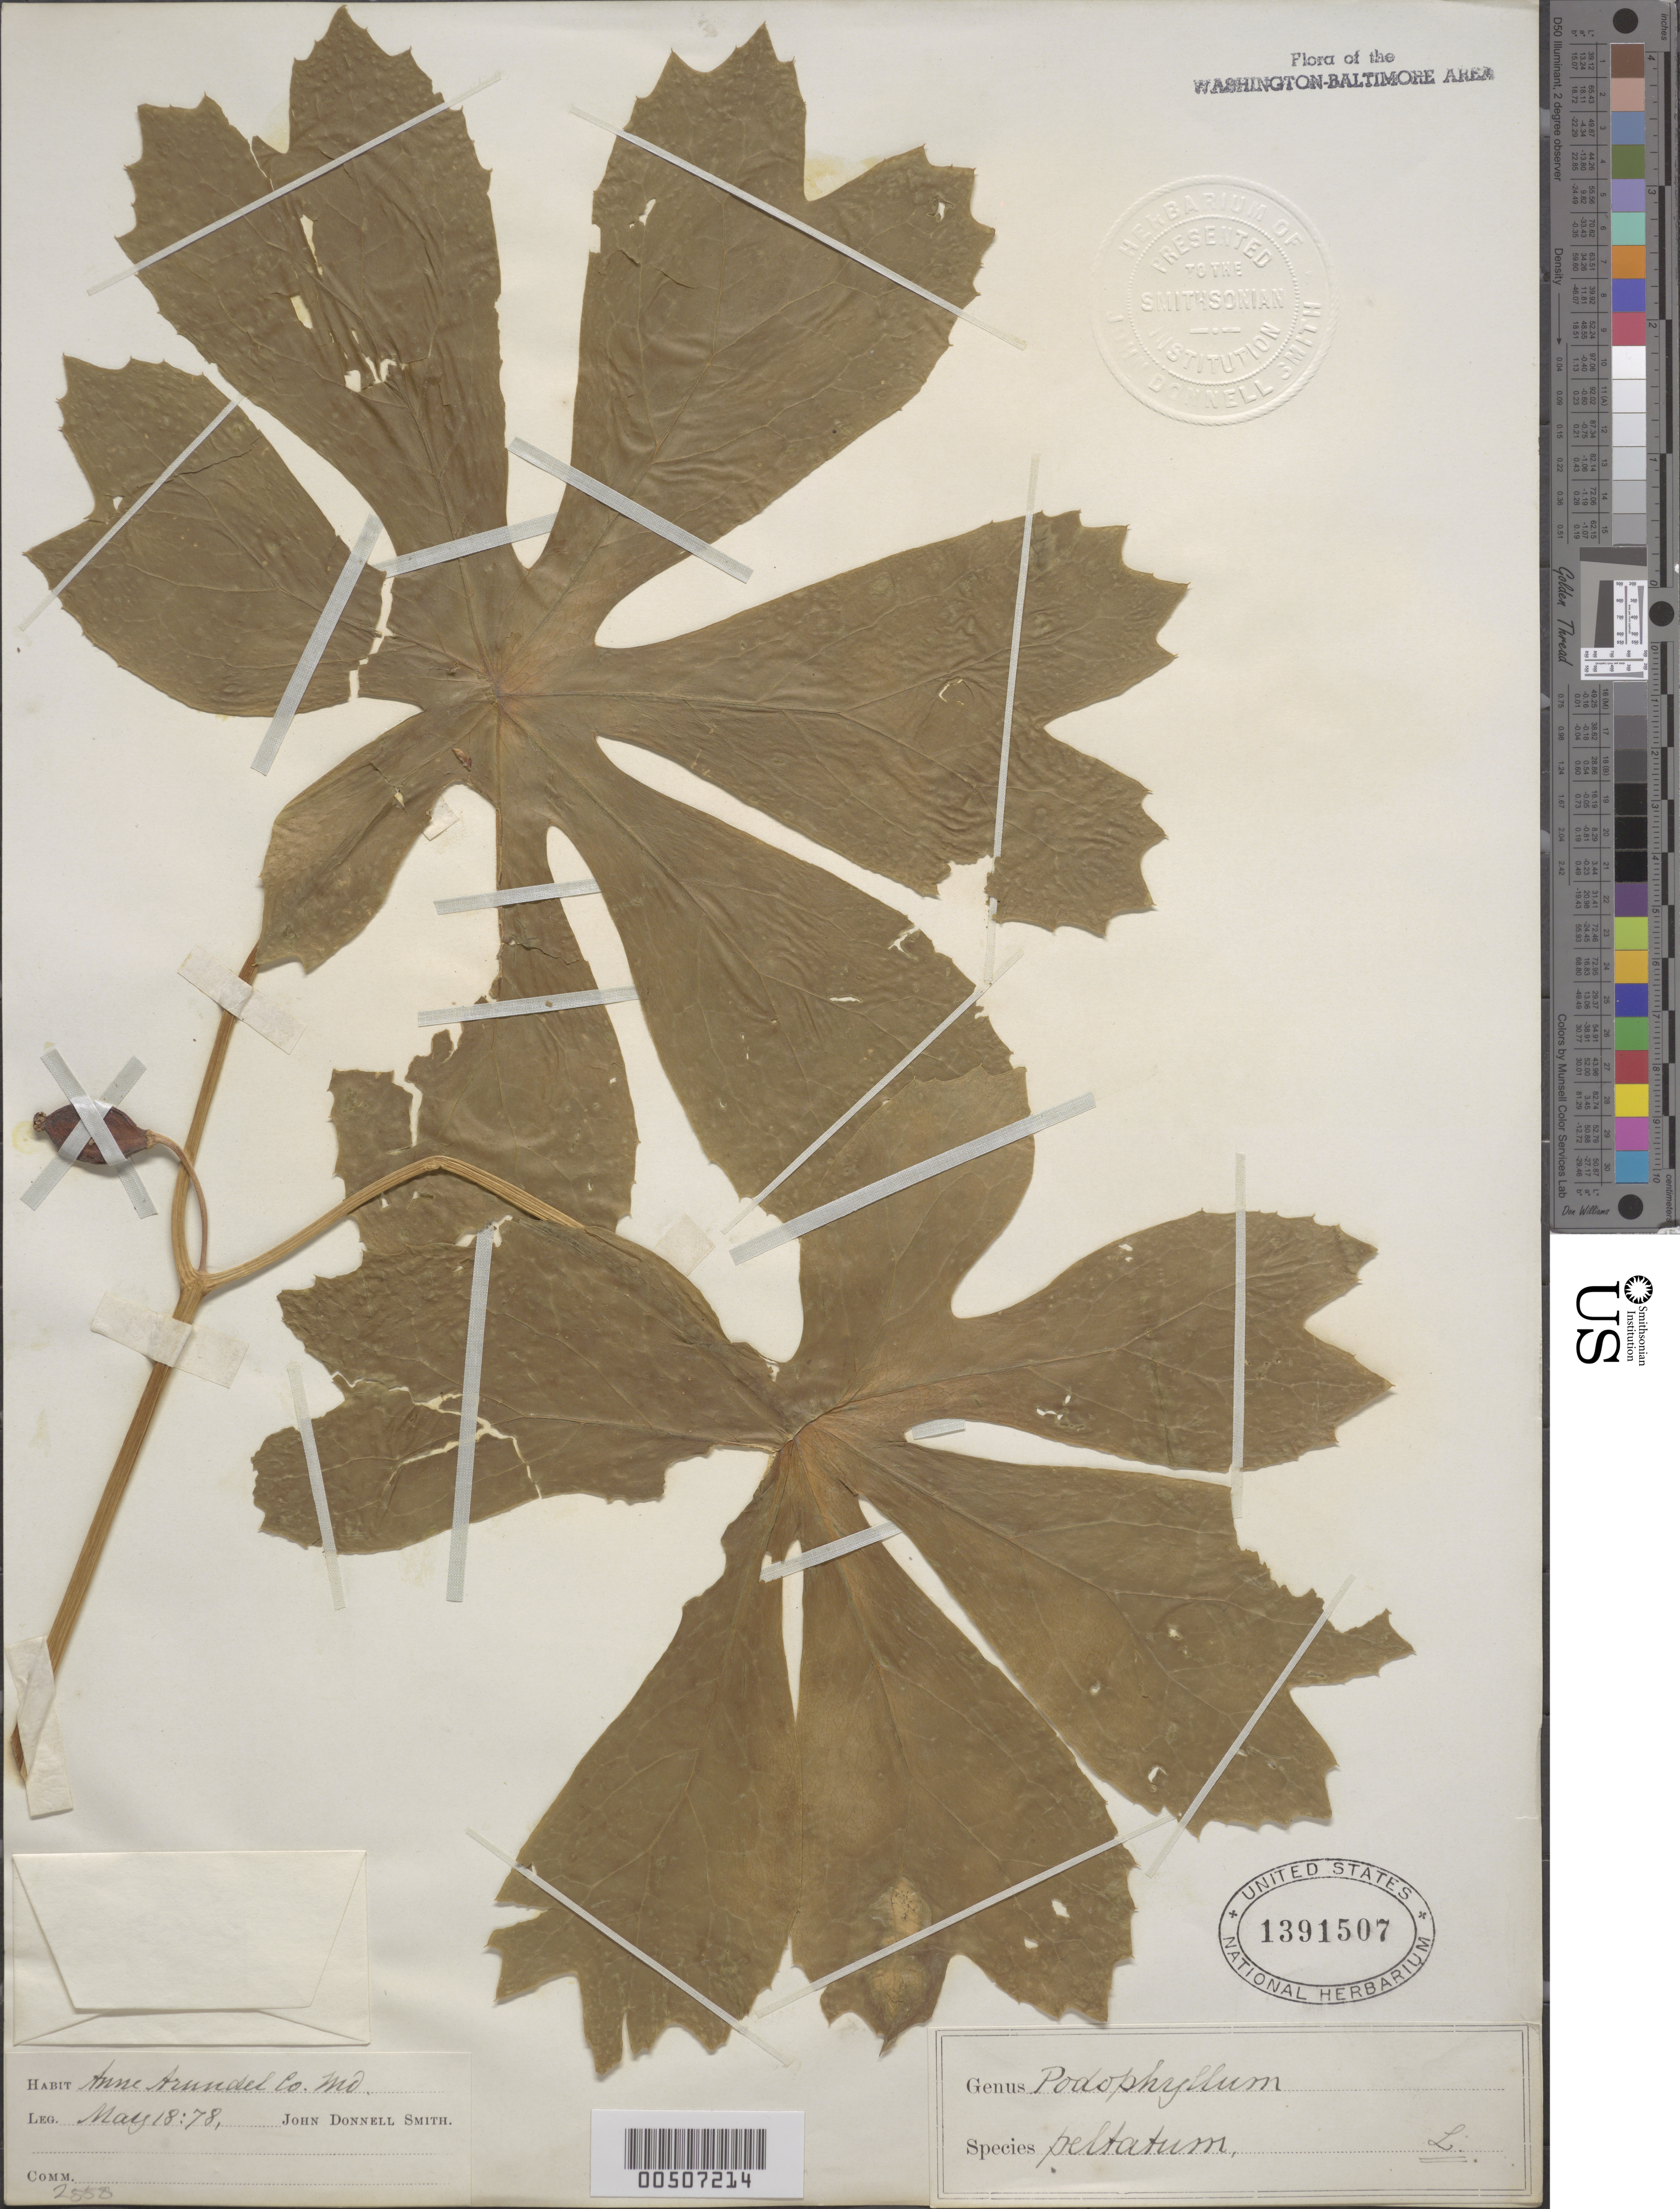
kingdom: Plantae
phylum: Tracheophyta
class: Magnoliopsida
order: Ranunculales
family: Berberidaceae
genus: Podophyllum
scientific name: Podophyllum peltatum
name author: L.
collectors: J. Donnell Smith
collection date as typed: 18 May 1878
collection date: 1878-05-18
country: United States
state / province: Maryland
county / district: Anne Arundel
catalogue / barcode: US 1391507